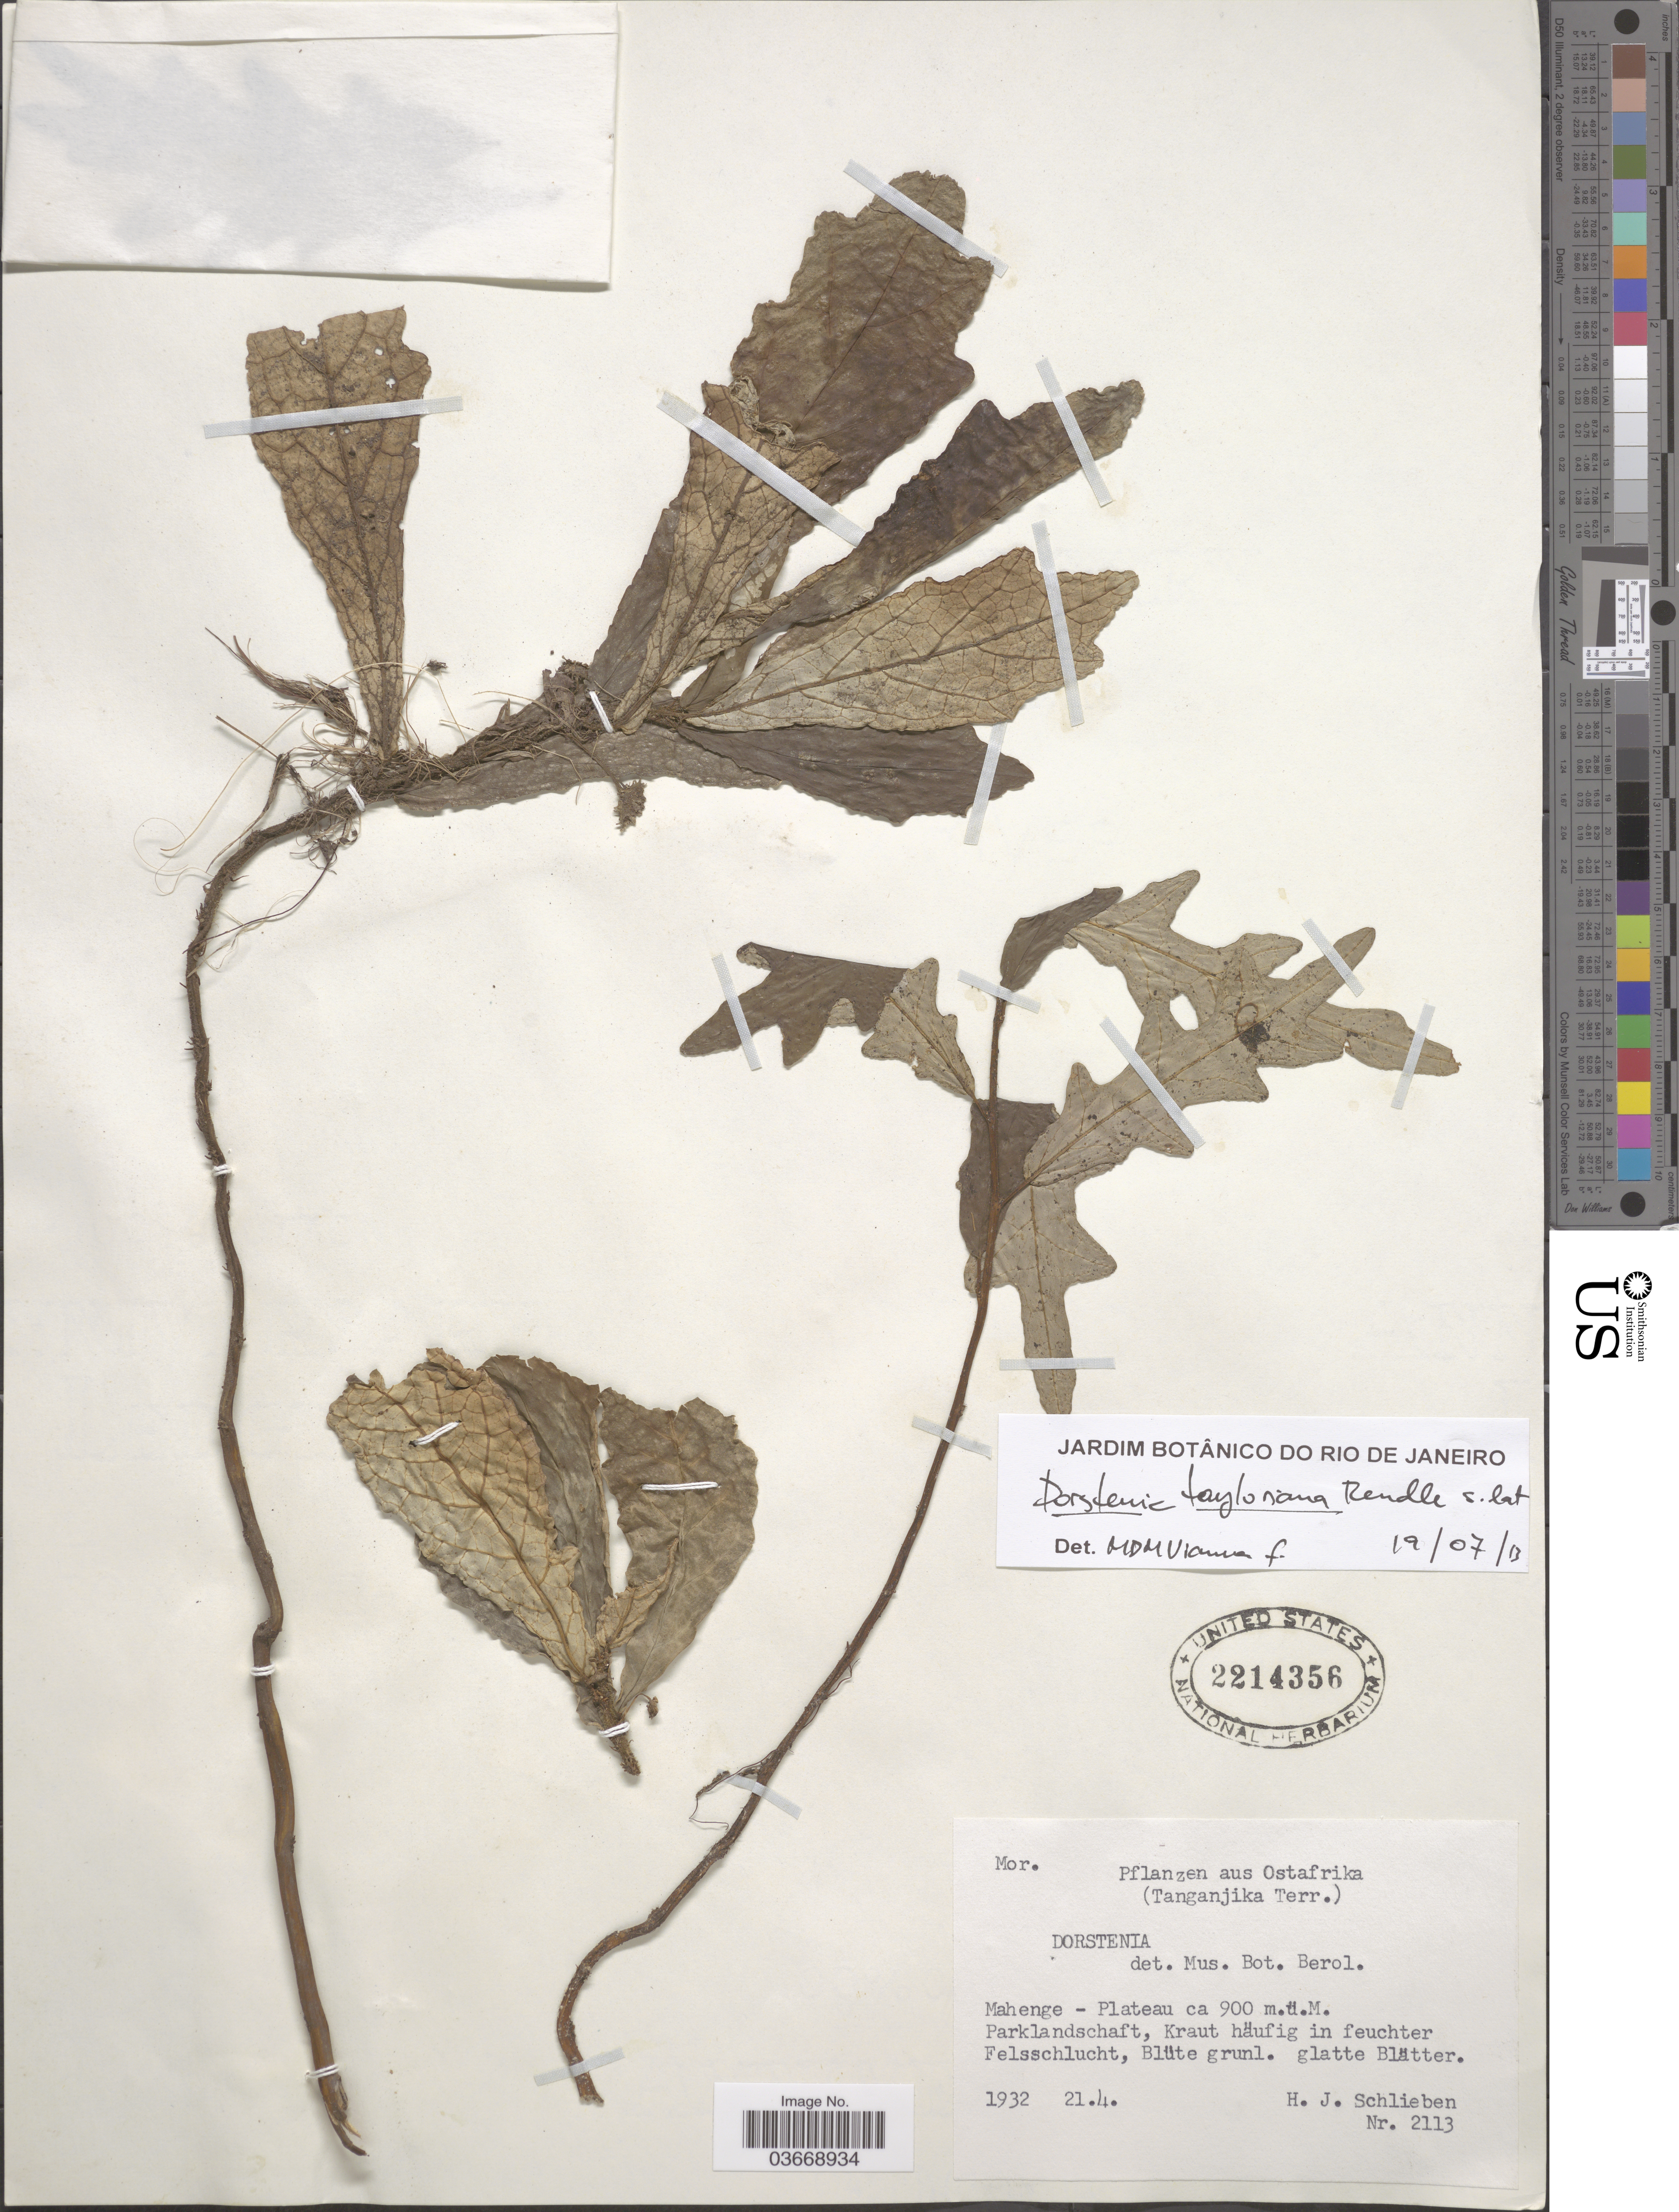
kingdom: Plantae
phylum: Tracheophyta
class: Magnoliopsida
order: Rosales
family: Moraceae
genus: Dorstenia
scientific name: Dorstenia tayloriana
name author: Rendle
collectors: H. J. Schlieben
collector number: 2113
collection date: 1932-04-21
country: Tanzania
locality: Ostafrika (Tanganjika Terr.) Mahenge - Plateau. Parklandschaft.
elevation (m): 900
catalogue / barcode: US 2214356